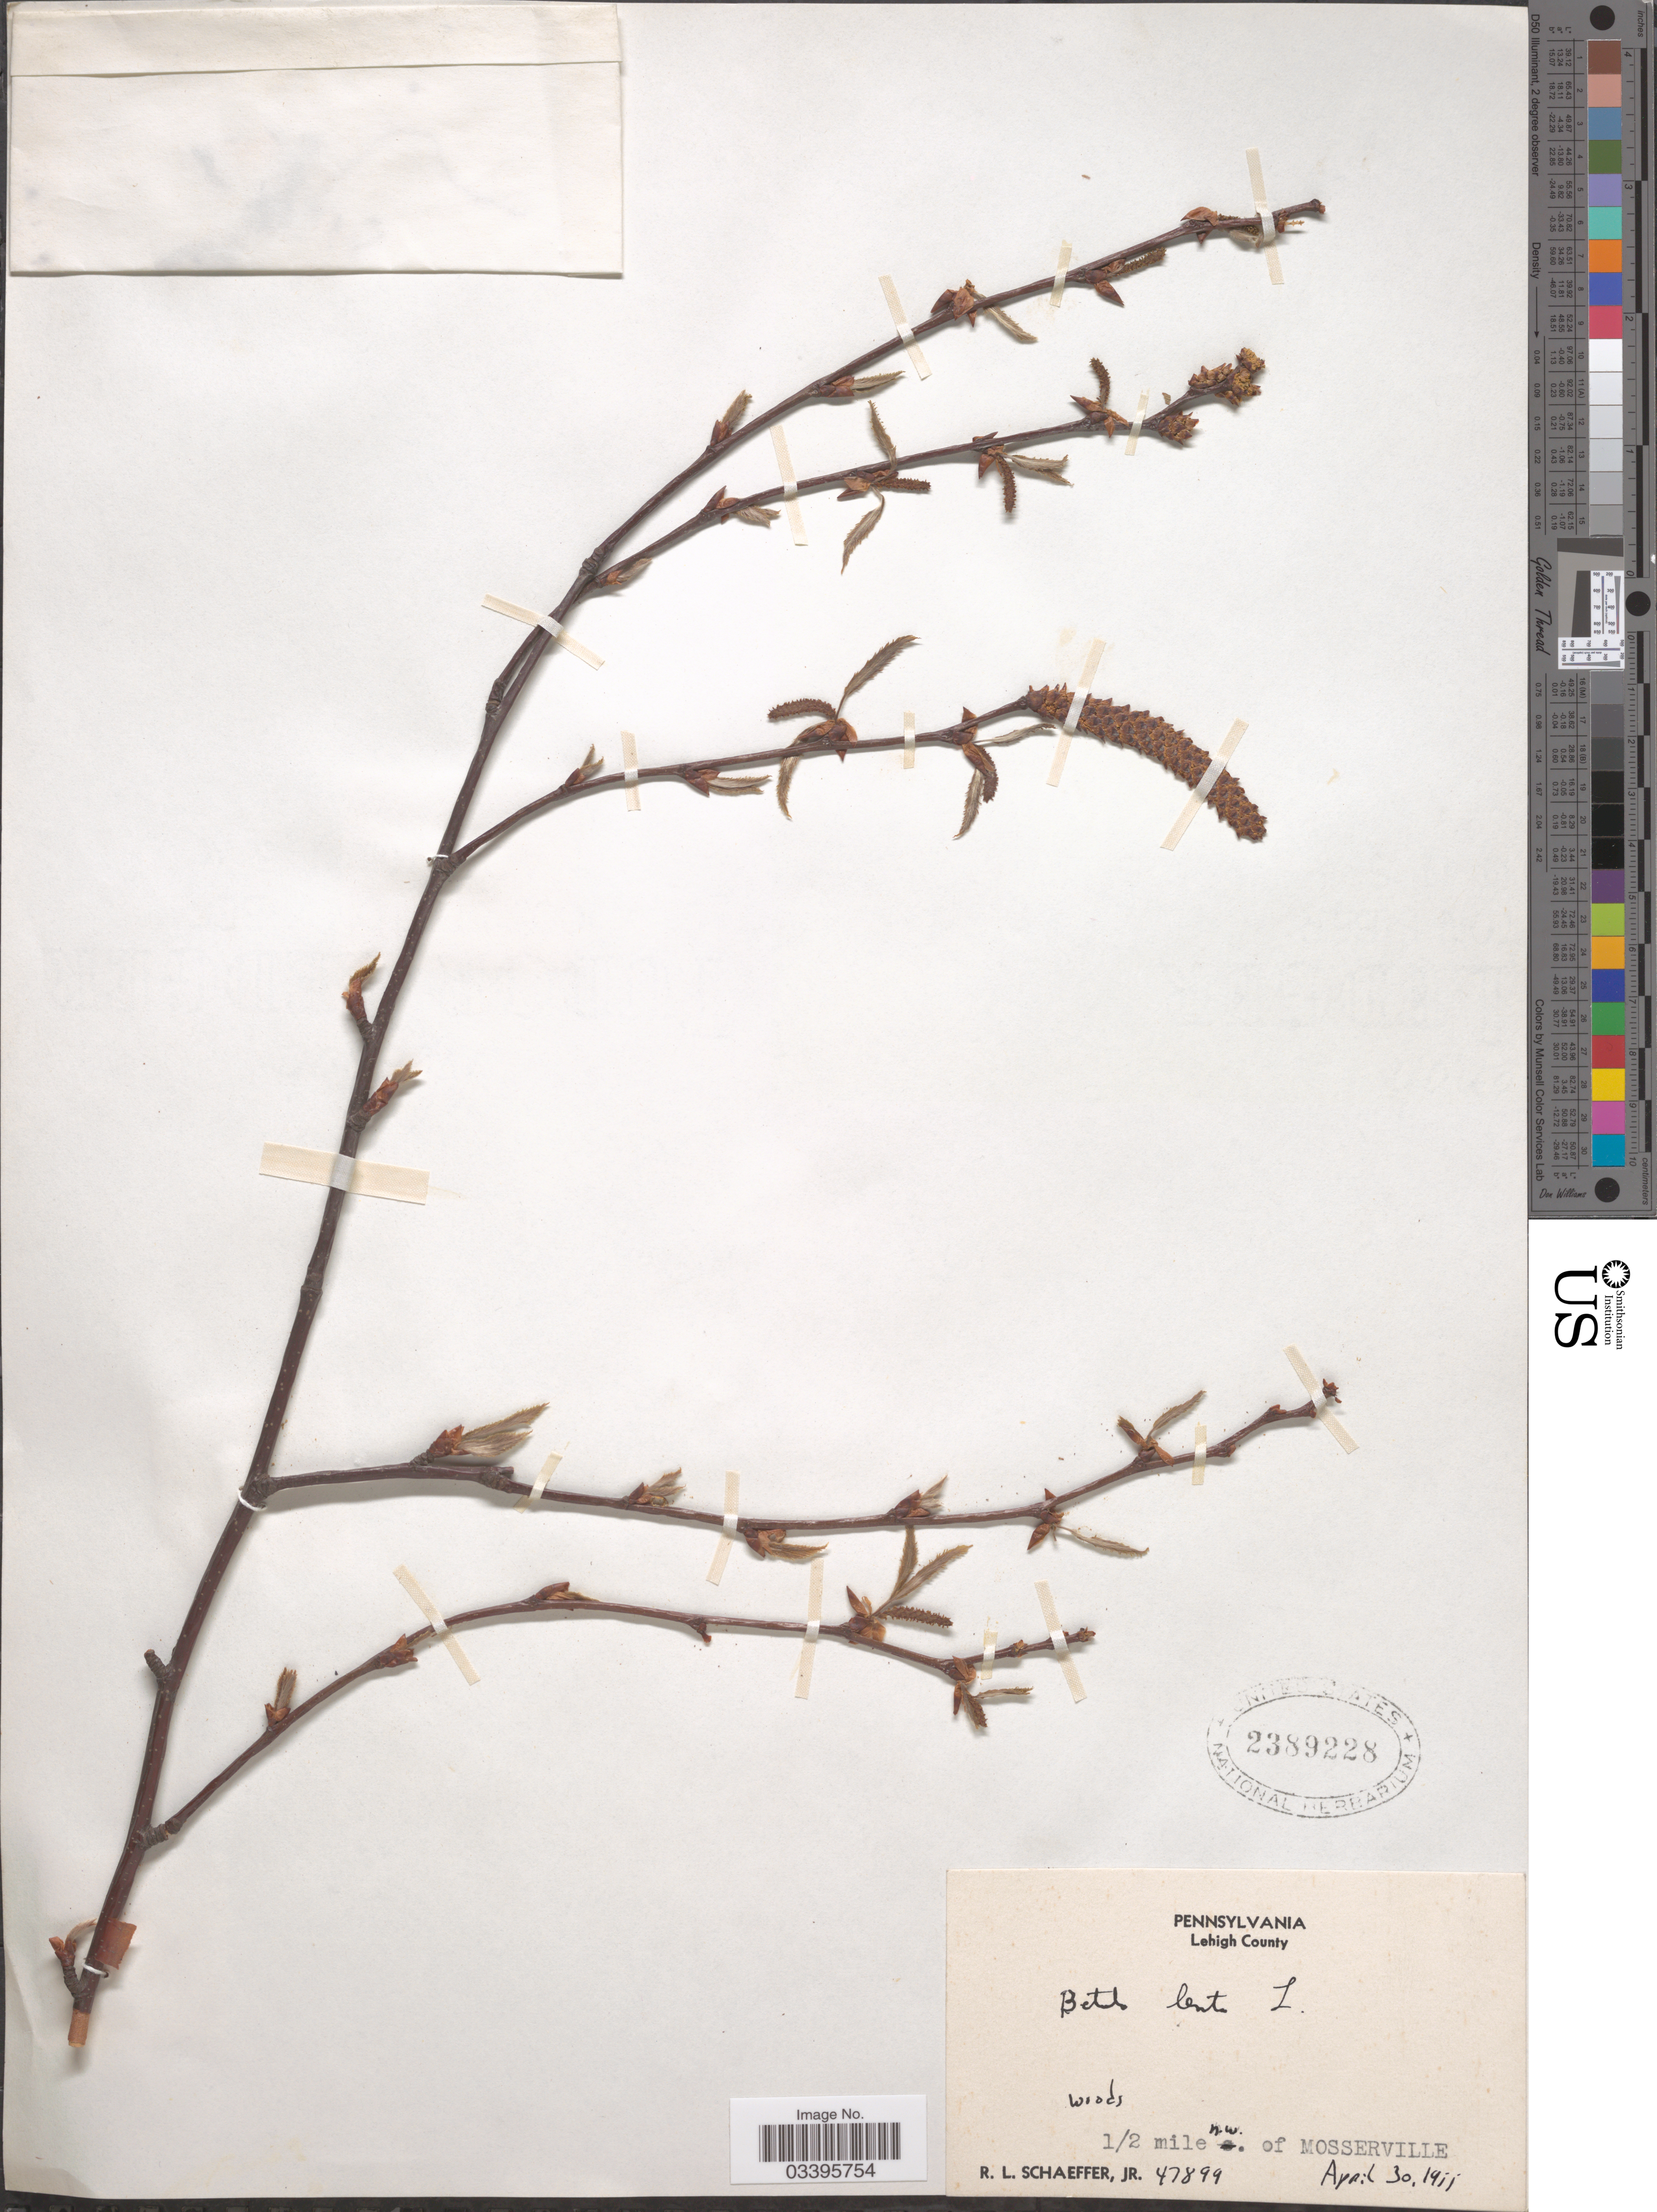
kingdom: Plantae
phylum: Tracheophyta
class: Magnoliopsida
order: Fagales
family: Betulaceae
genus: Betula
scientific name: Betula lenta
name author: L.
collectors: R. L. Schaeffer Jr.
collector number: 47899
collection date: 1911-04-30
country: United States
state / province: Pennsylvania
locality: Lehigh County. ½ mile n.w. of Mosserville.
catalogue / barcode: US 2389228